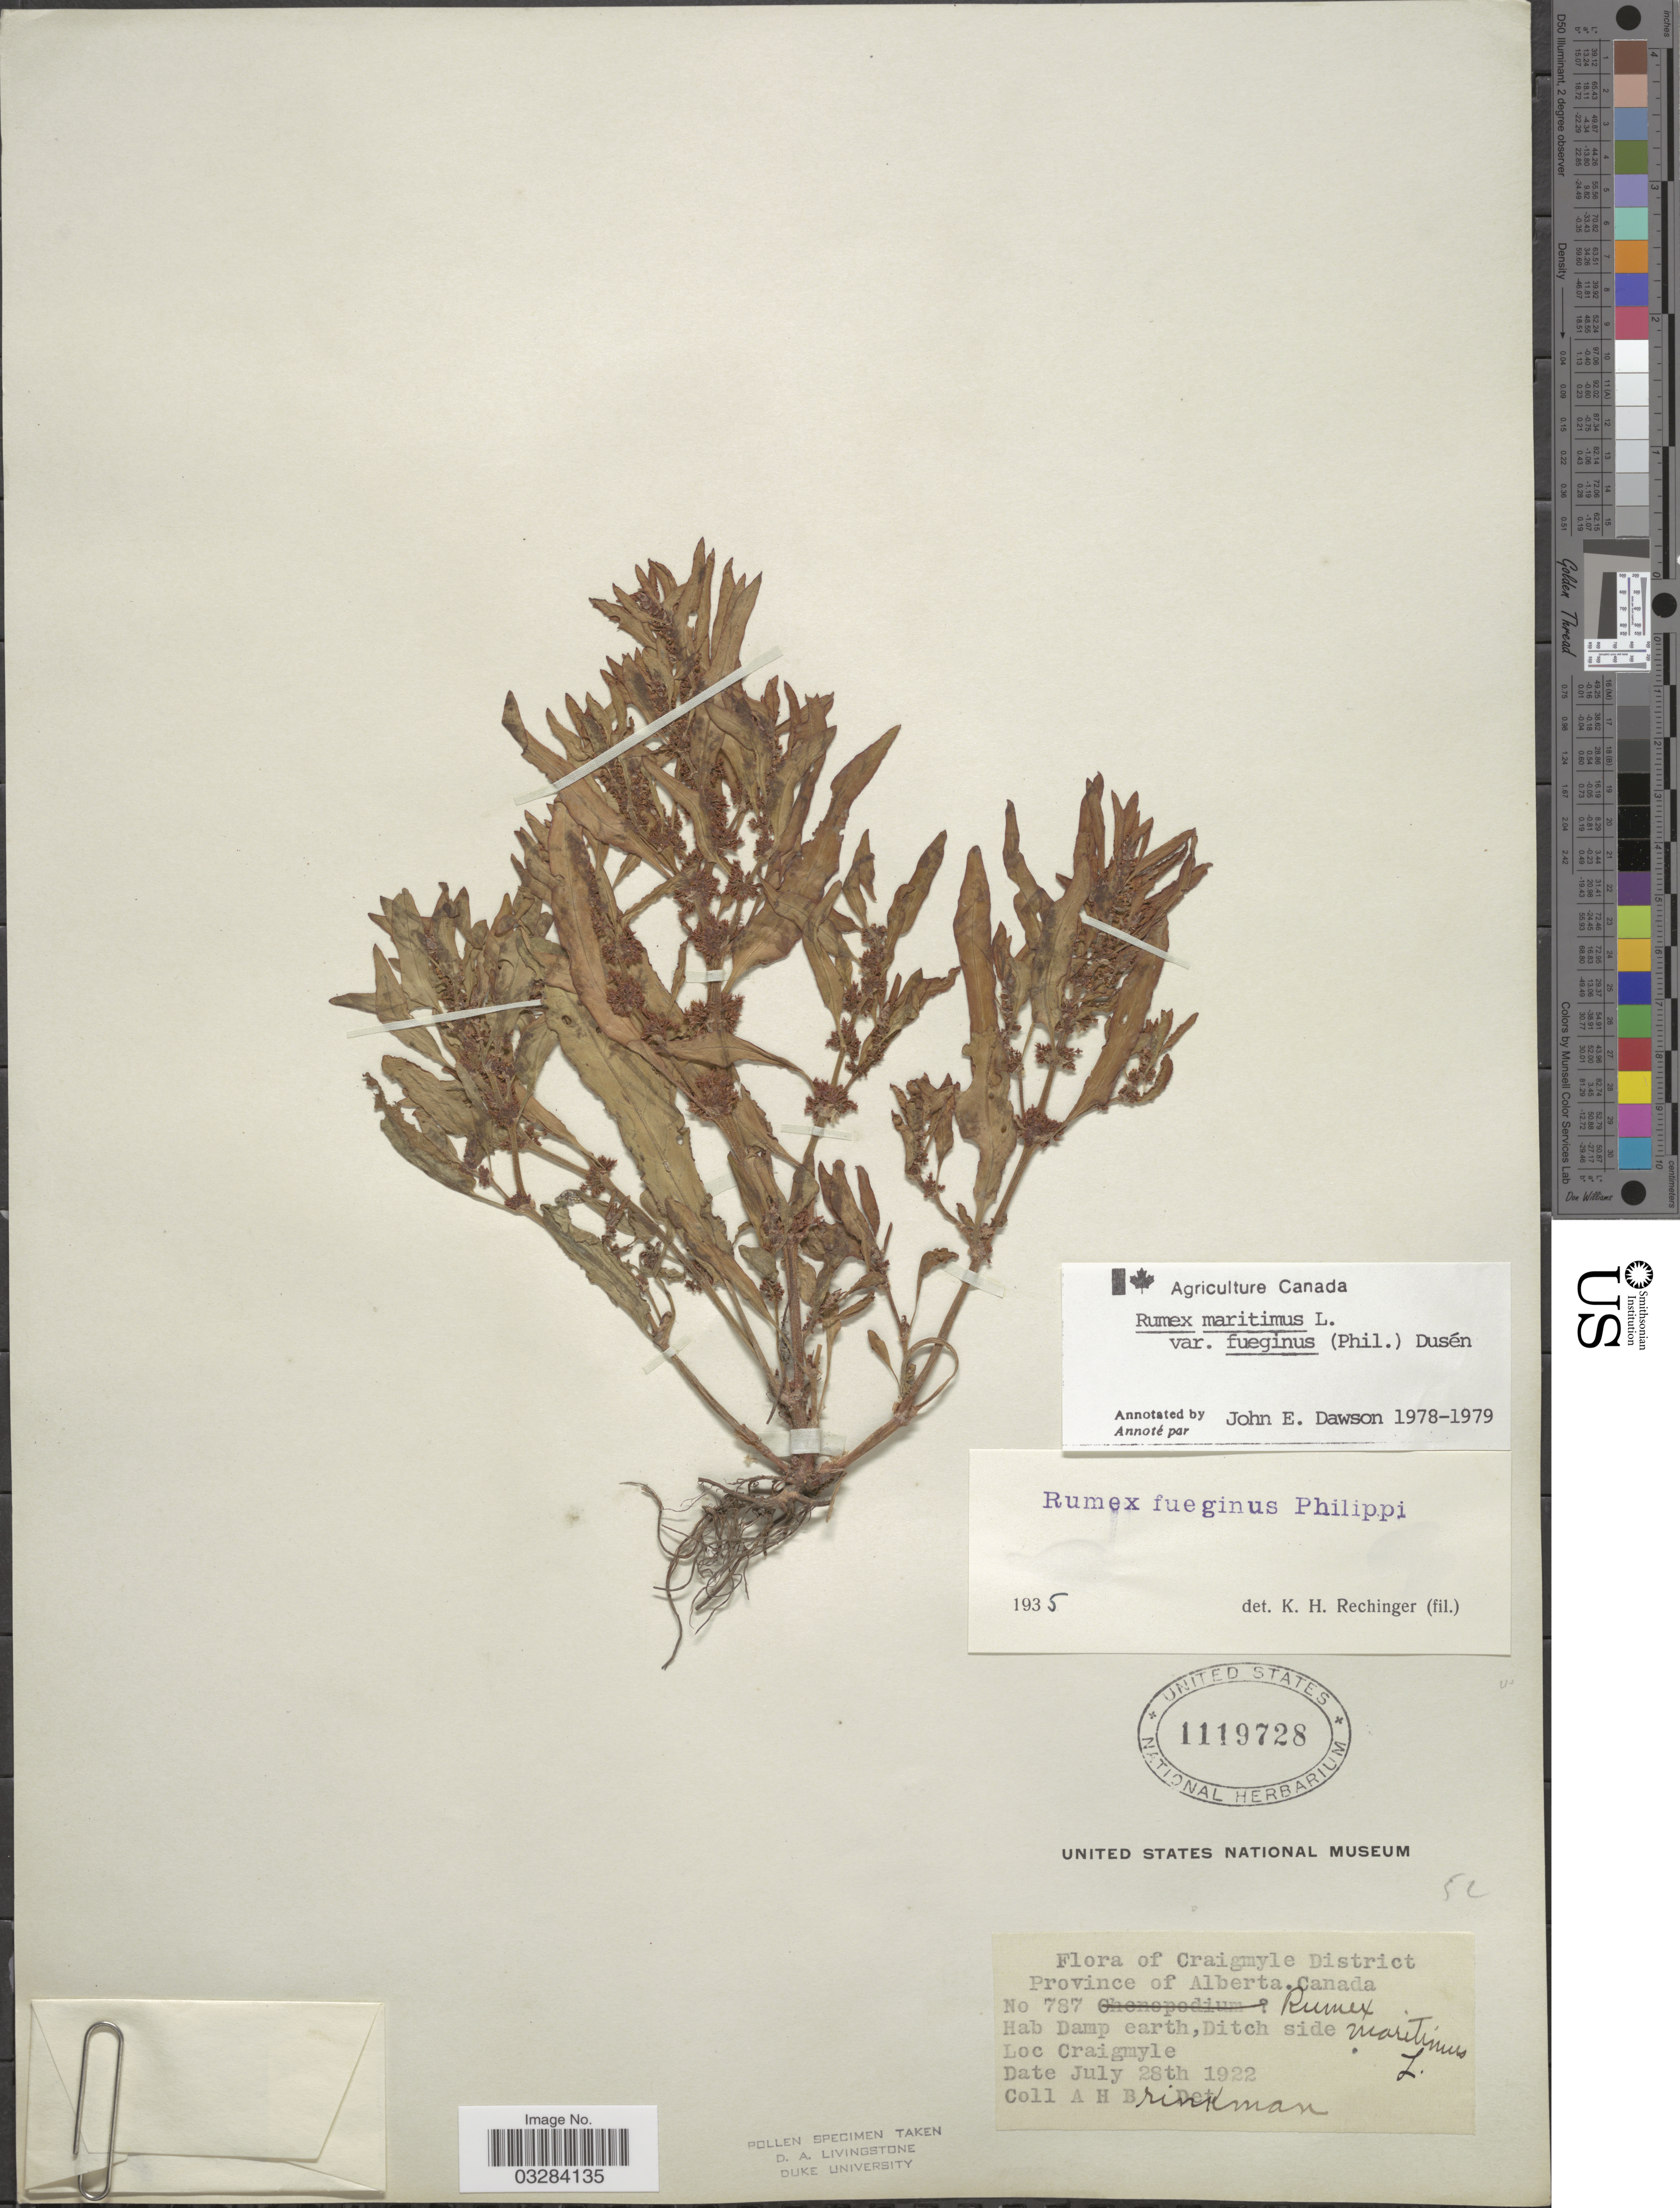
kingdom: Plantae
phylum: Tracheophyta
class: Magnoliopsida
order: Caryophyllales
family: Polygonaceae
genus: Rumex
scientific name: Rumex maritimus var. fueginus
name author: (Phil.) Dusén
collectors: A. Brinkman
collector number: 787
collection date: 1922-07-28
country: Canada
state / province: Alberta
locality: Craigmyle District. Craigmyle.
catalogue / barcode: US 1119728